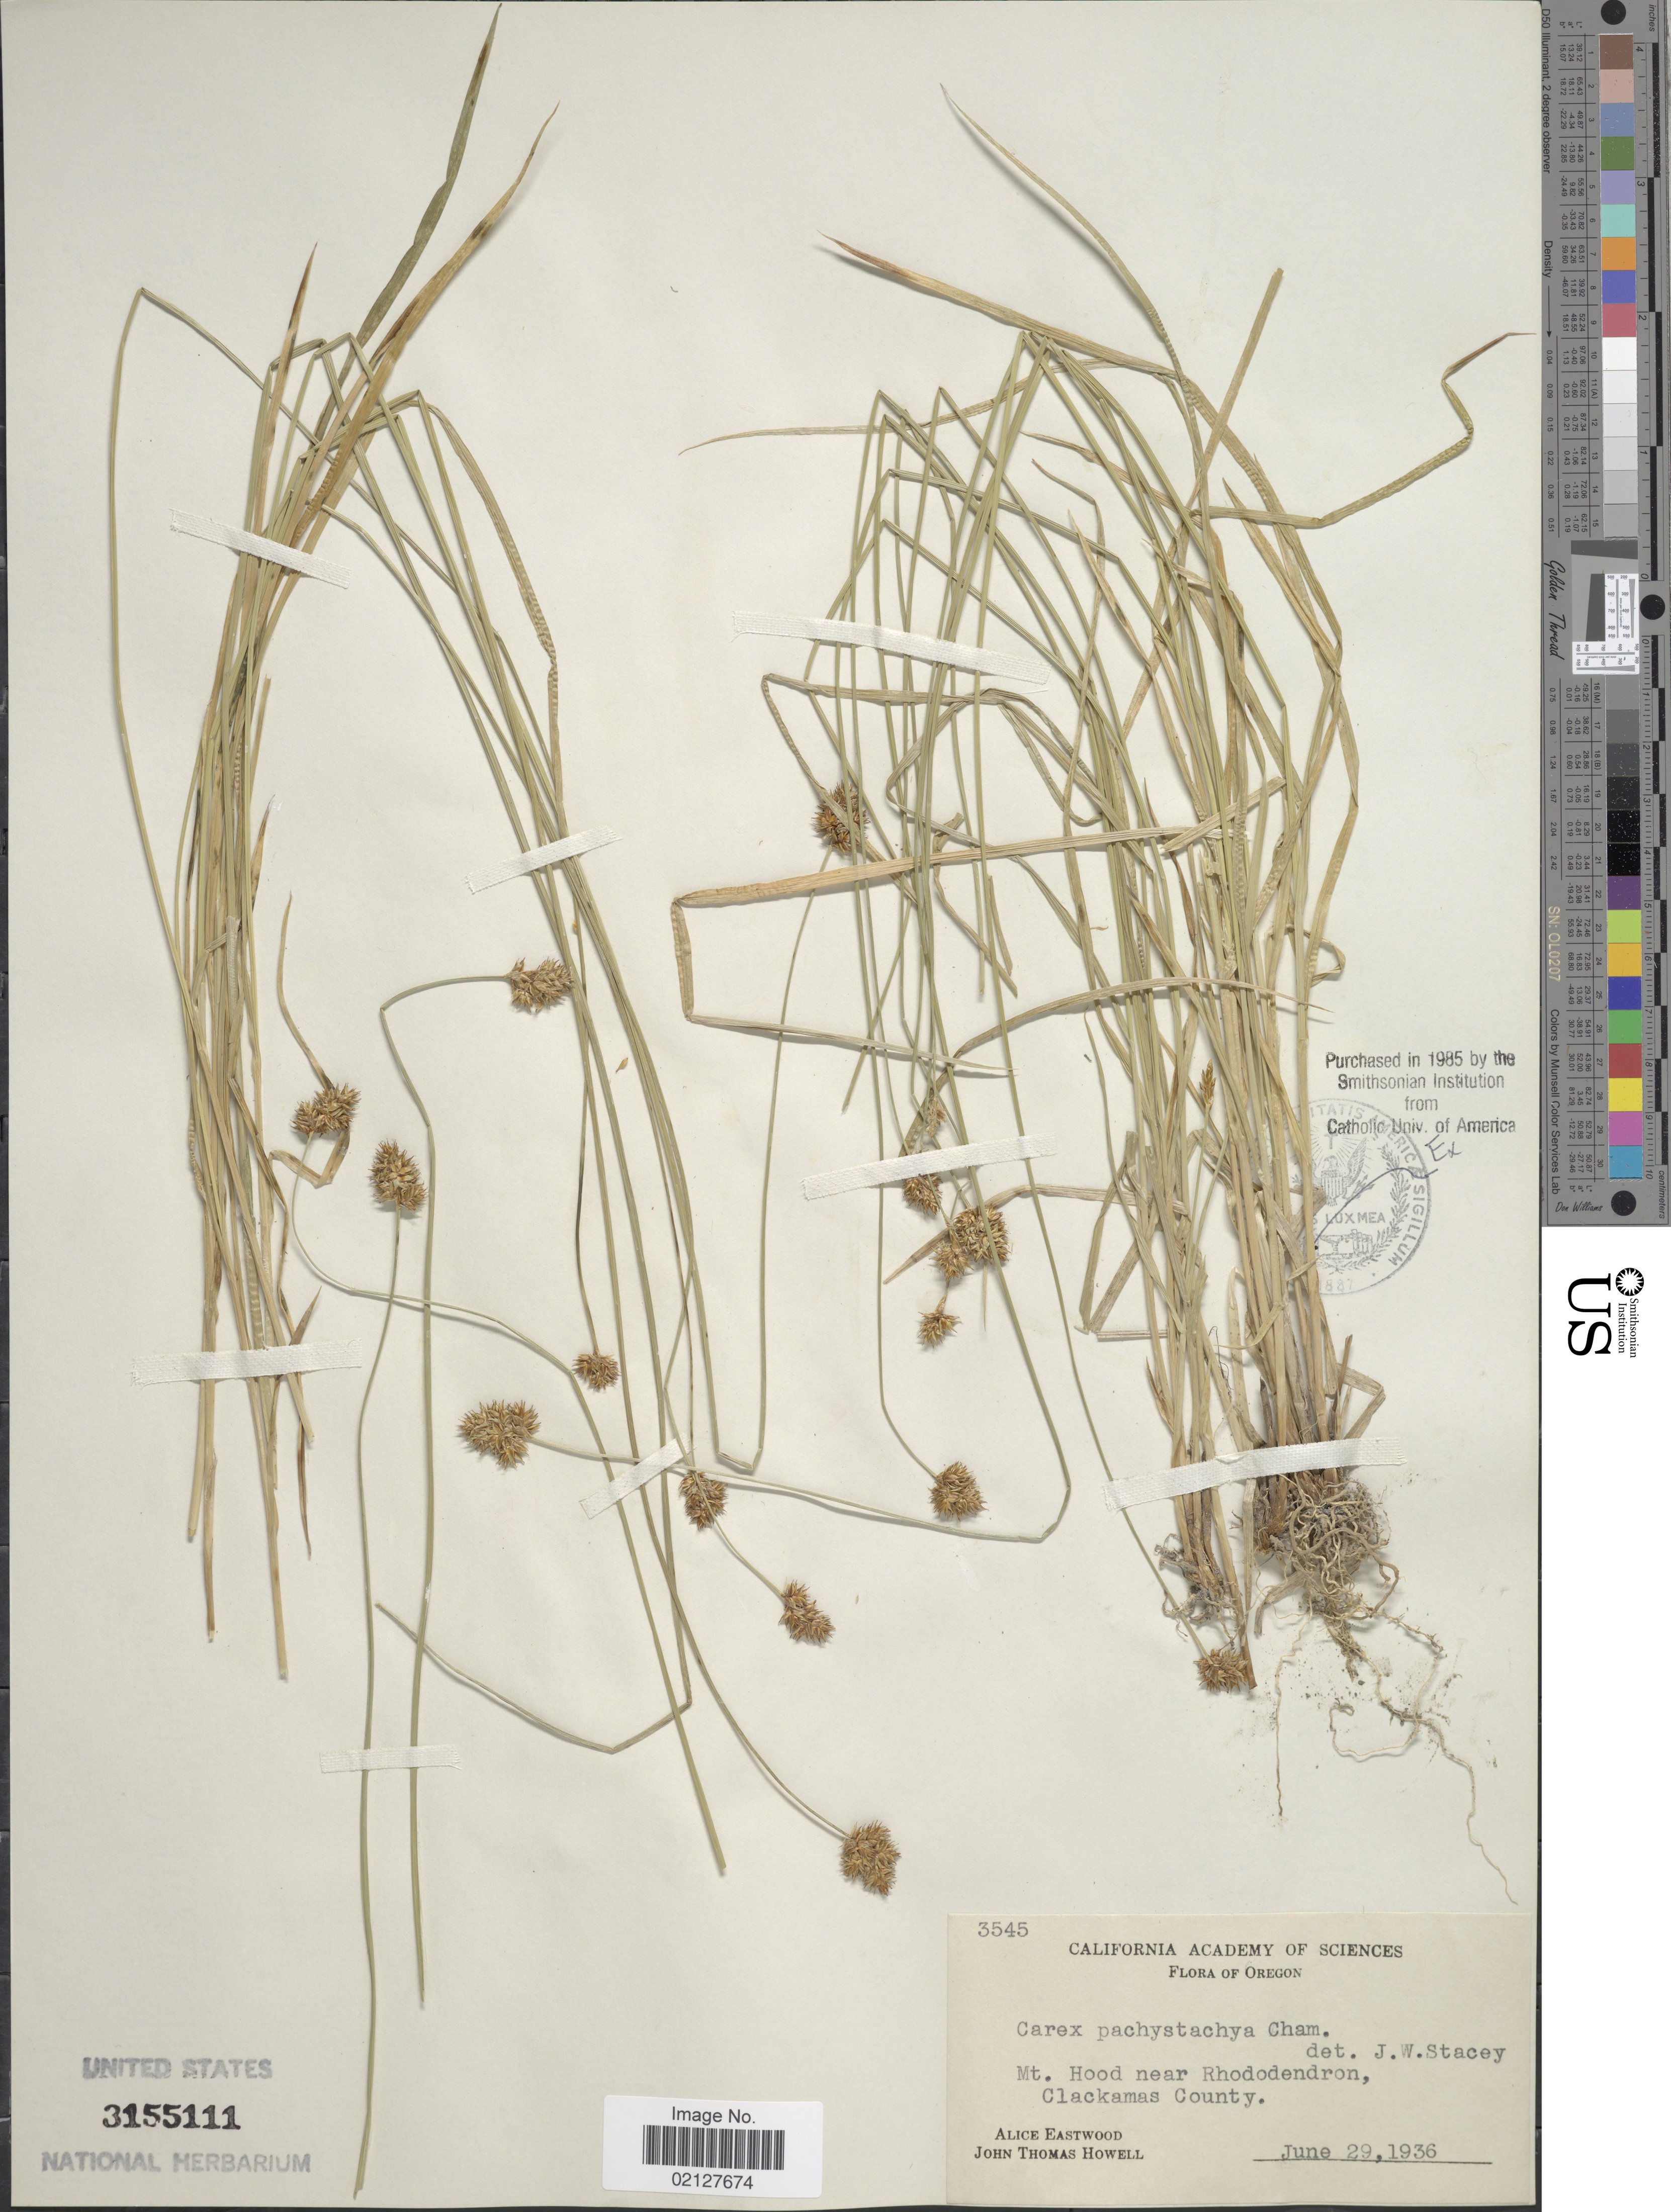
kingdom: Plantae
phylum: Tracheophyta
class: Liliopsida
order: Poales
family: Cyperaceae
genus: Carex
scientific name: Carex pachystachya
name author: Cham. ex Steud.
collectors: A. Eastwood & J. T. Howell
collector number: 3545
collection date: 1936-06-29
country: United States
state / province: Oregon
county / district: Clackamas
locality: Mt. Hood near Rhododendron, Clackamas County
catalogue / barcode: US 3155111